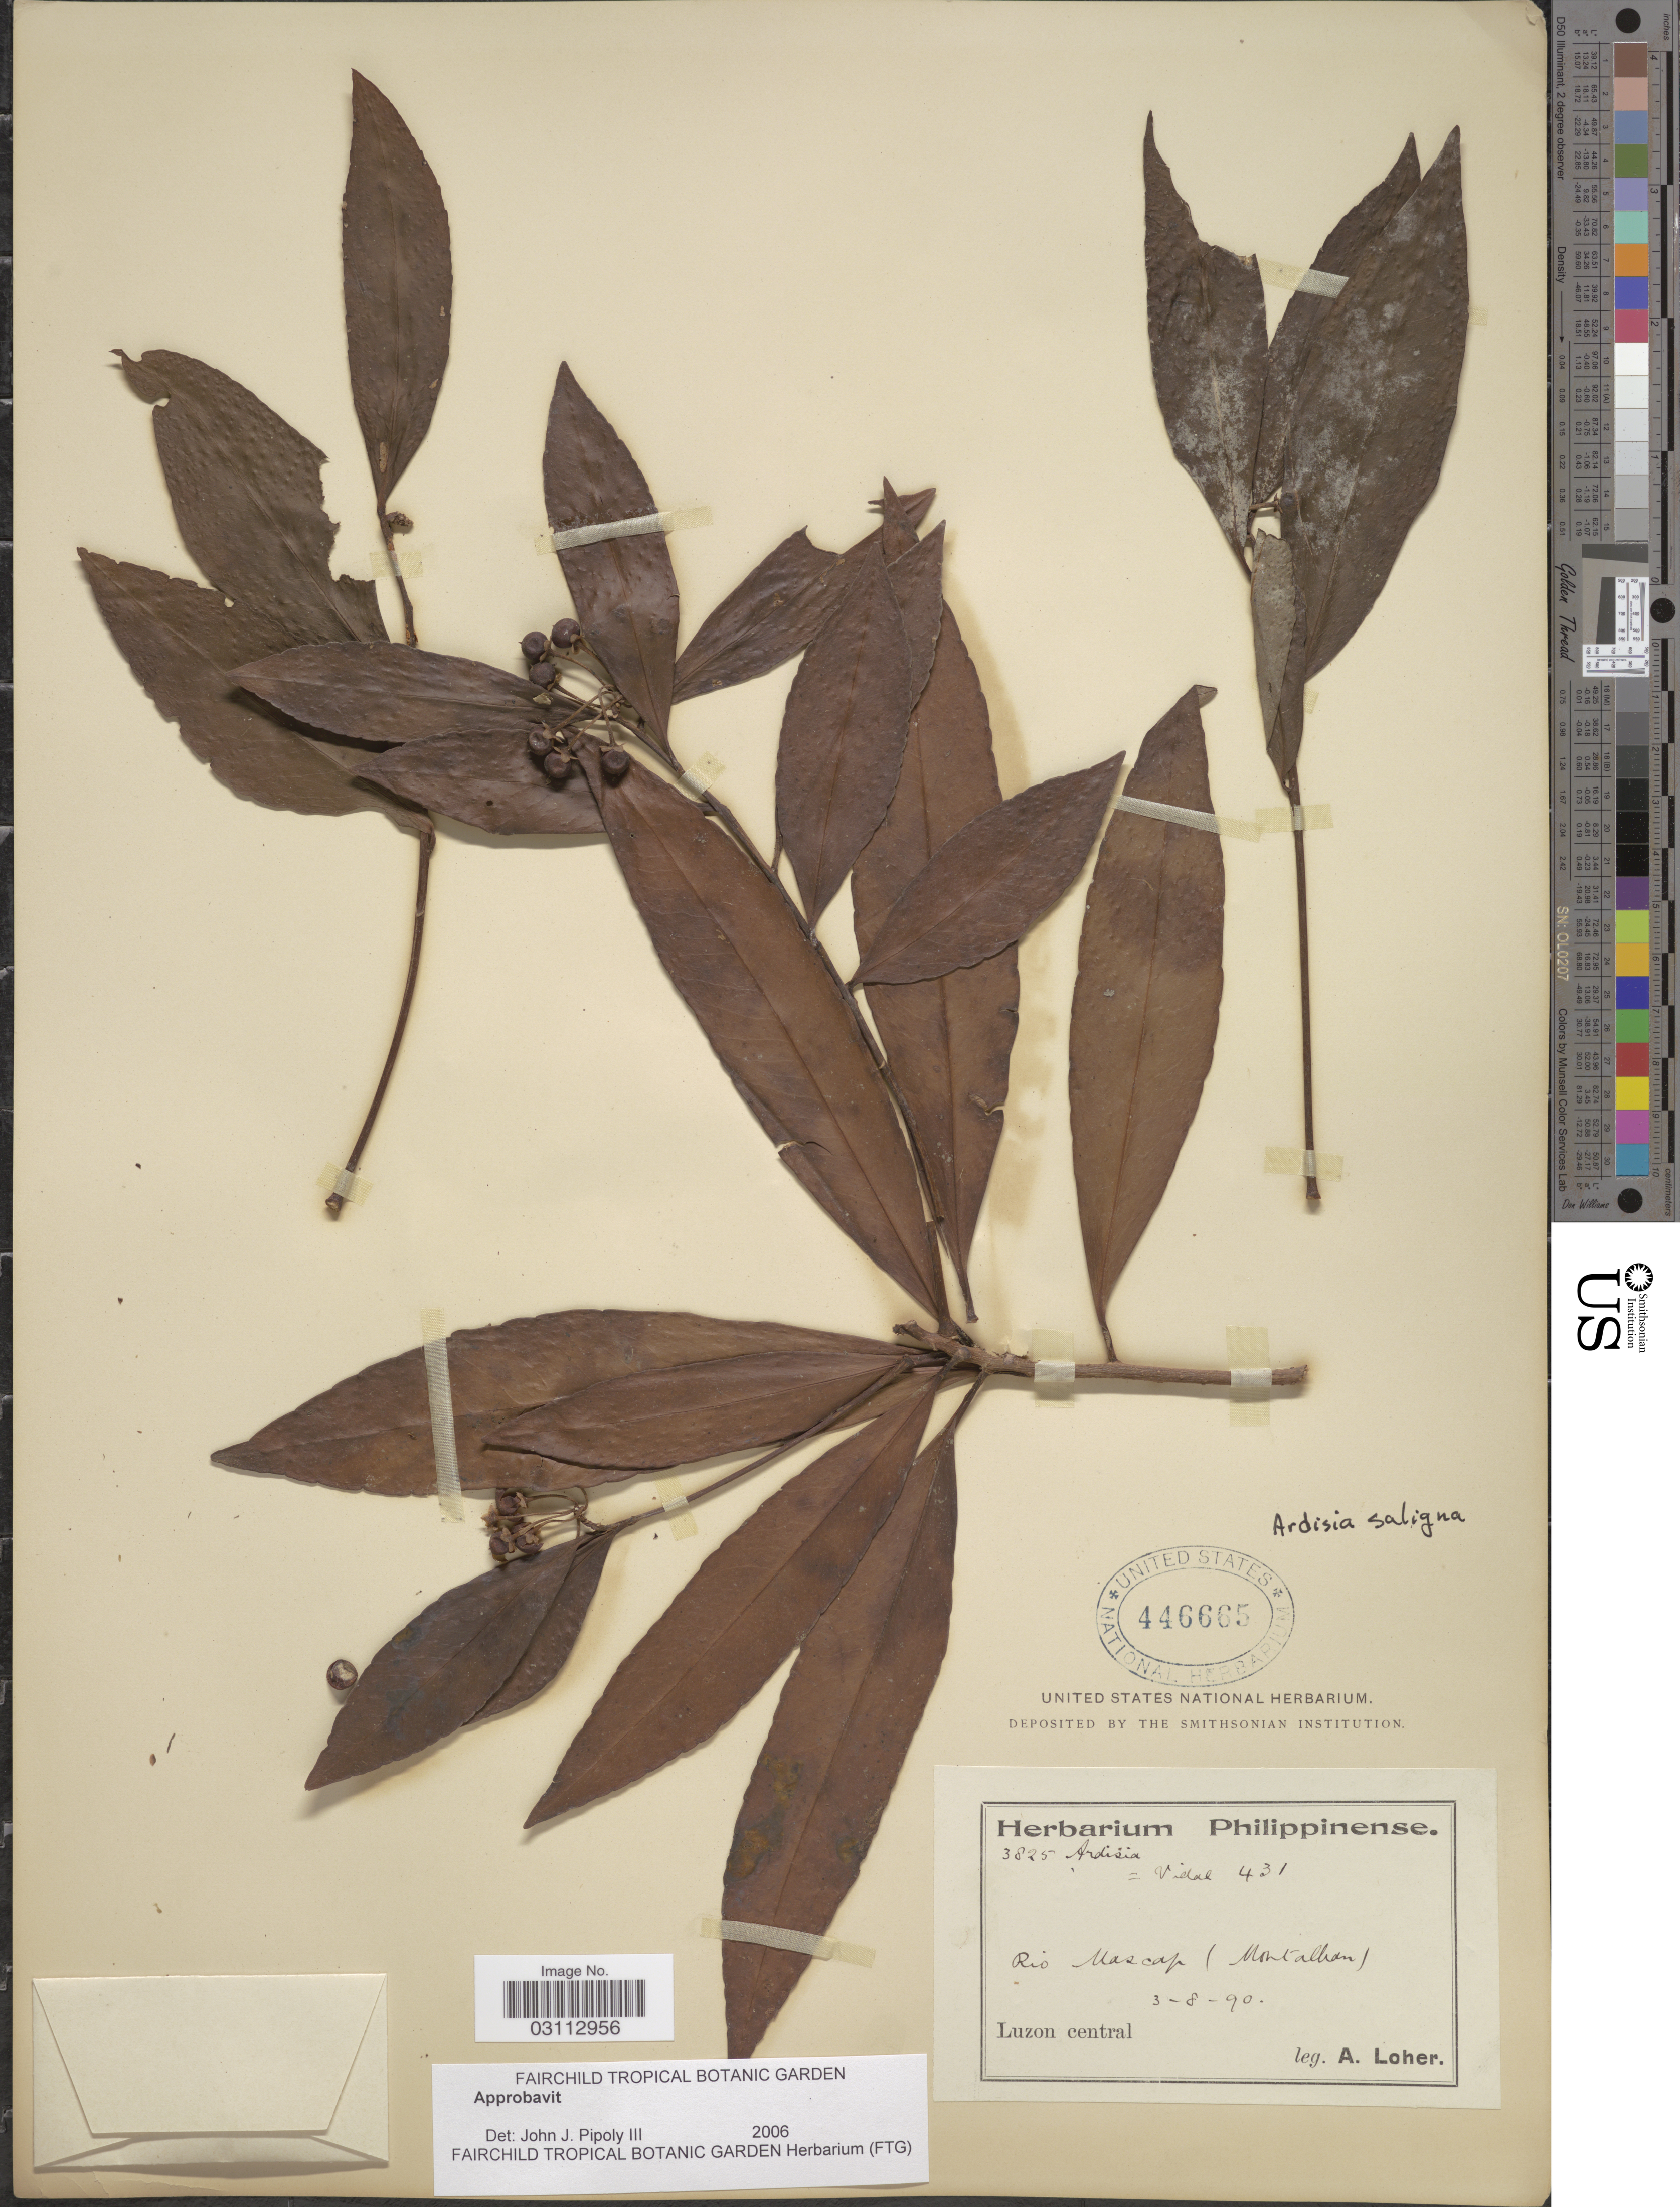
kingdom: Plantae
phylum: Tracheophyta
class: Magnoliopsida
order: Ericales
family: Primulaceae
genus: Ardisia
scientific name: Ardisia saligna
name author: Mez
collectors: A. Loher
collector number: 3825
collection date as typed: Transcribed d/m/y: 3/8/90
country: Philippines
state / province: Central Luzon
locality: Rio Mascap (Montalban). Luzon central.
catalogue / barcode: US 446665